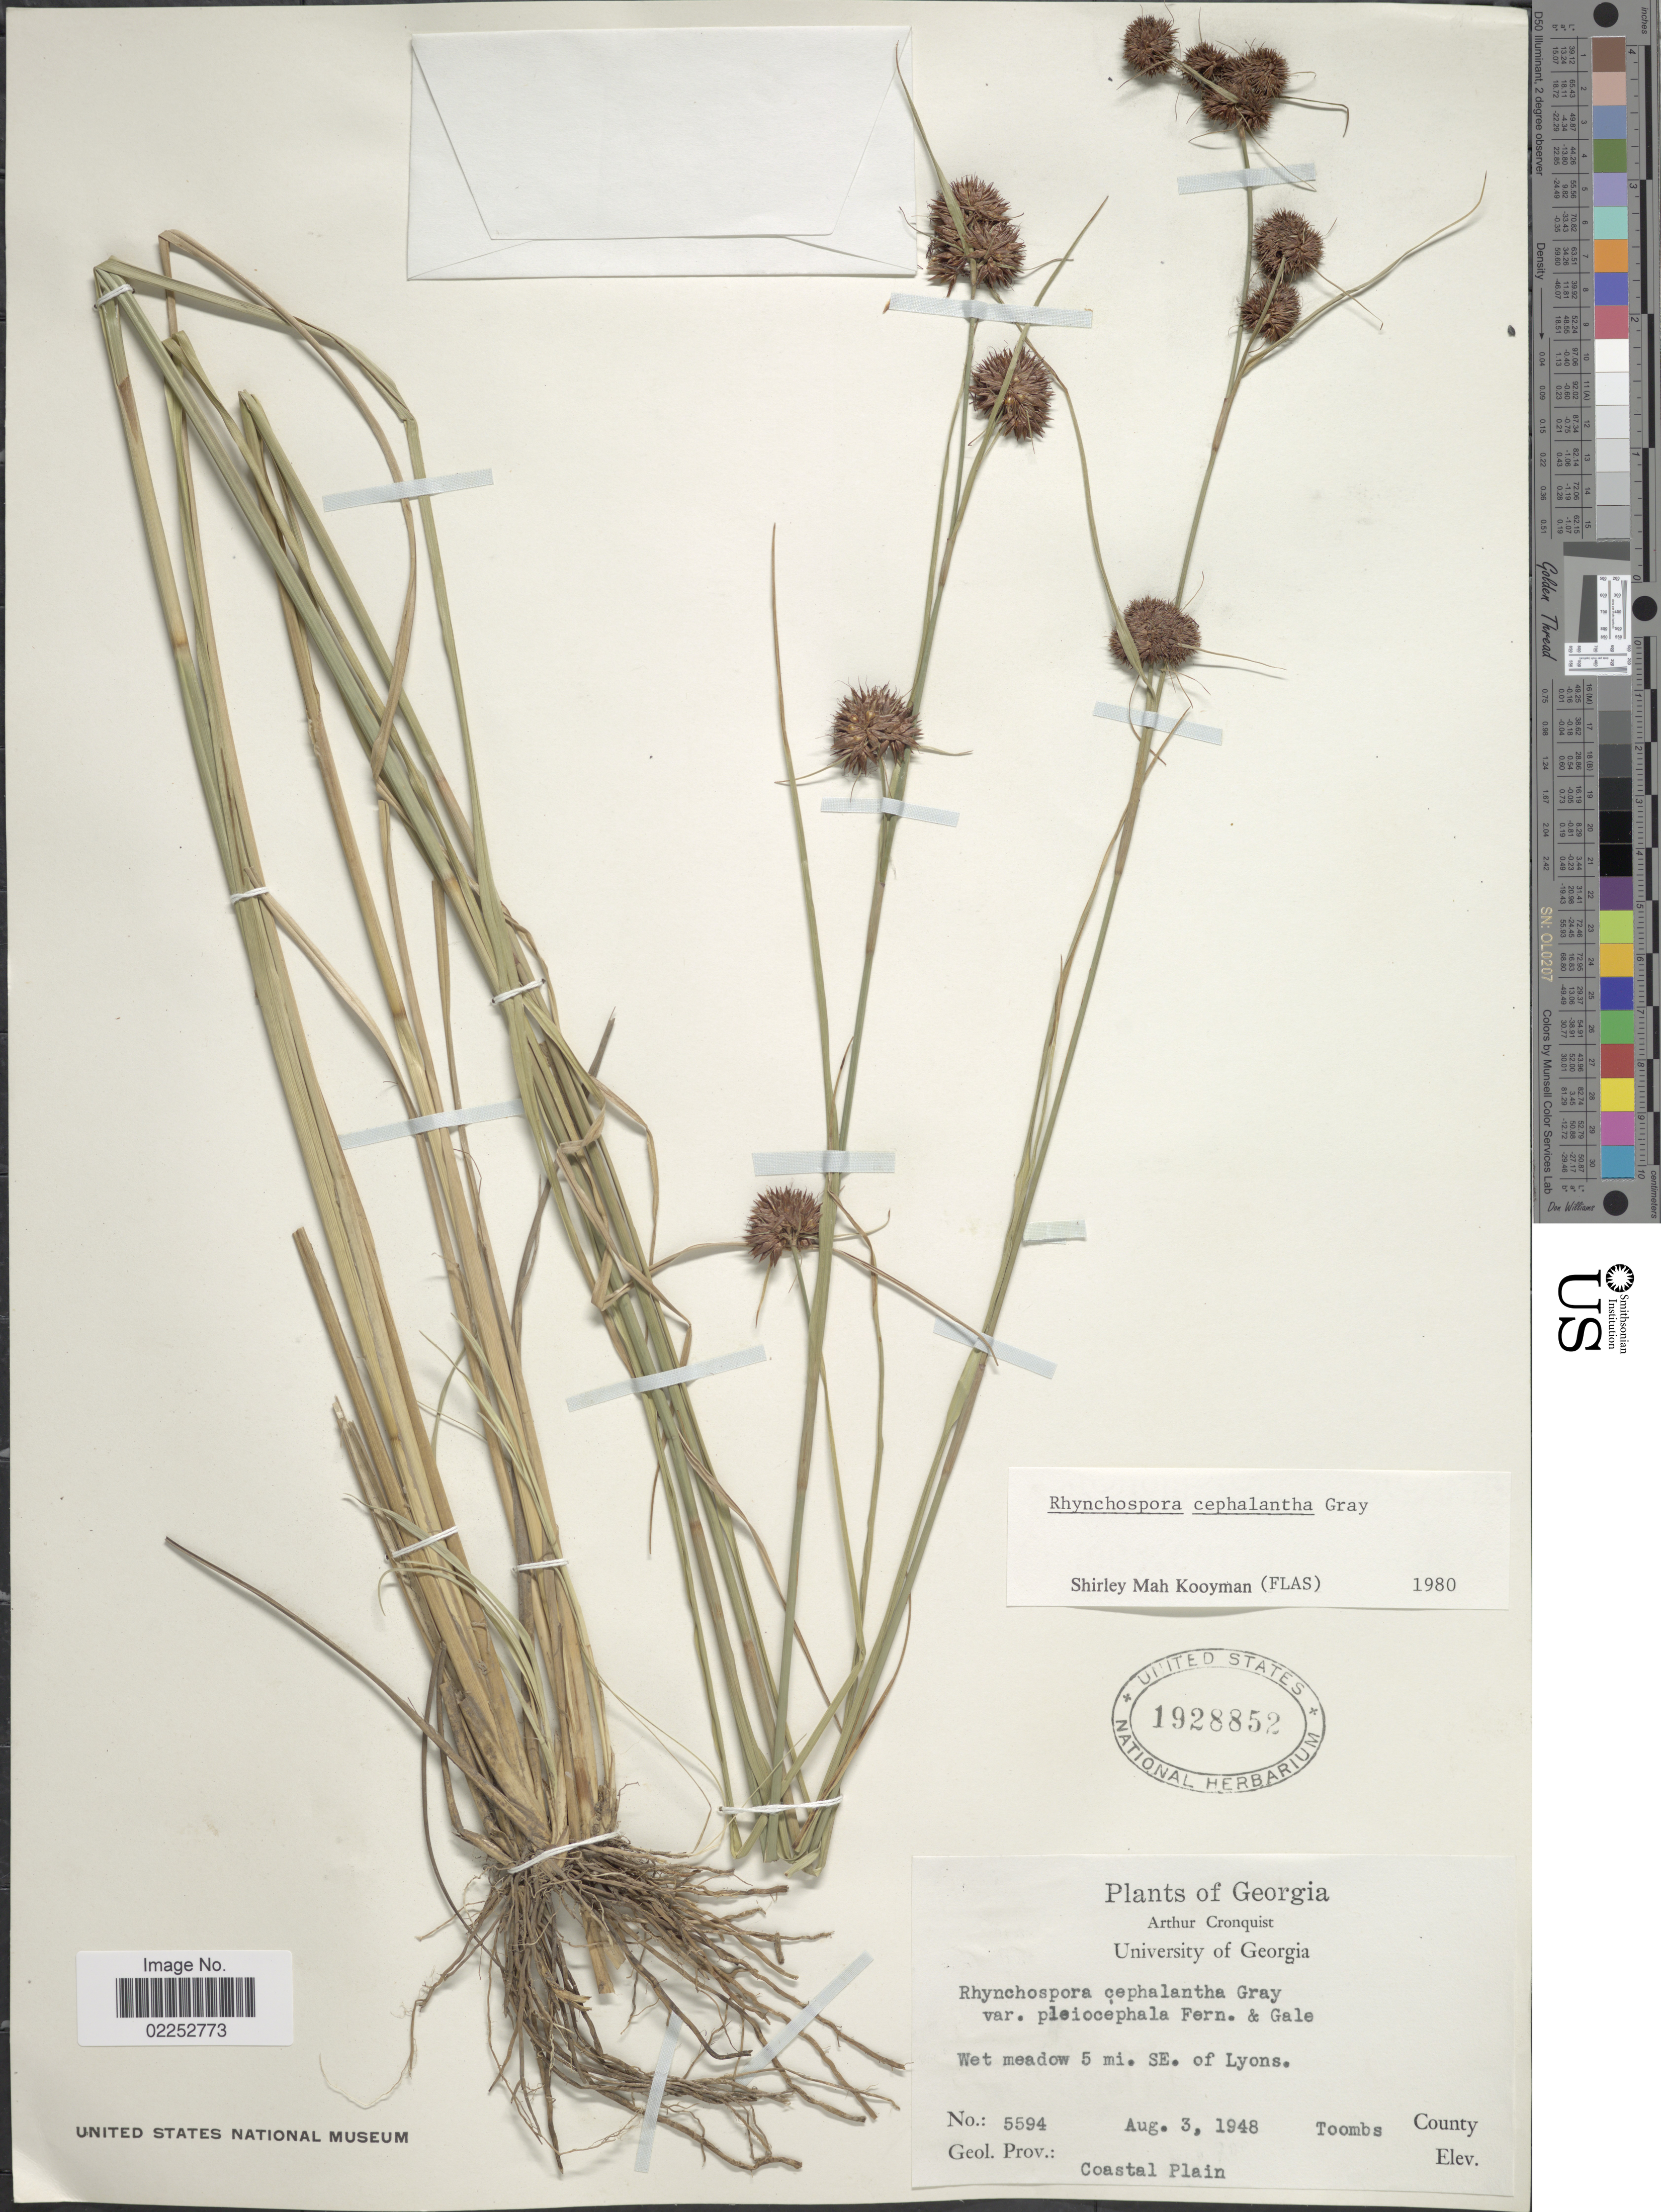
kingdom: Plantae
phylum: Tracheophyta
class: Liliopsida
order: Poales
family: Cyperaceae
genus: Rhynchospora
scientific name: Rhynchospora cephalantha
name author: A. Gray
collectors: A. J. Cronquist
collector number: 5594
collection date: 1948-08-03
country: United States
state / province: Georgia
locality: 5 mi. SE. of Lyons. Toombs County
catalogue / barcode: US 1928852